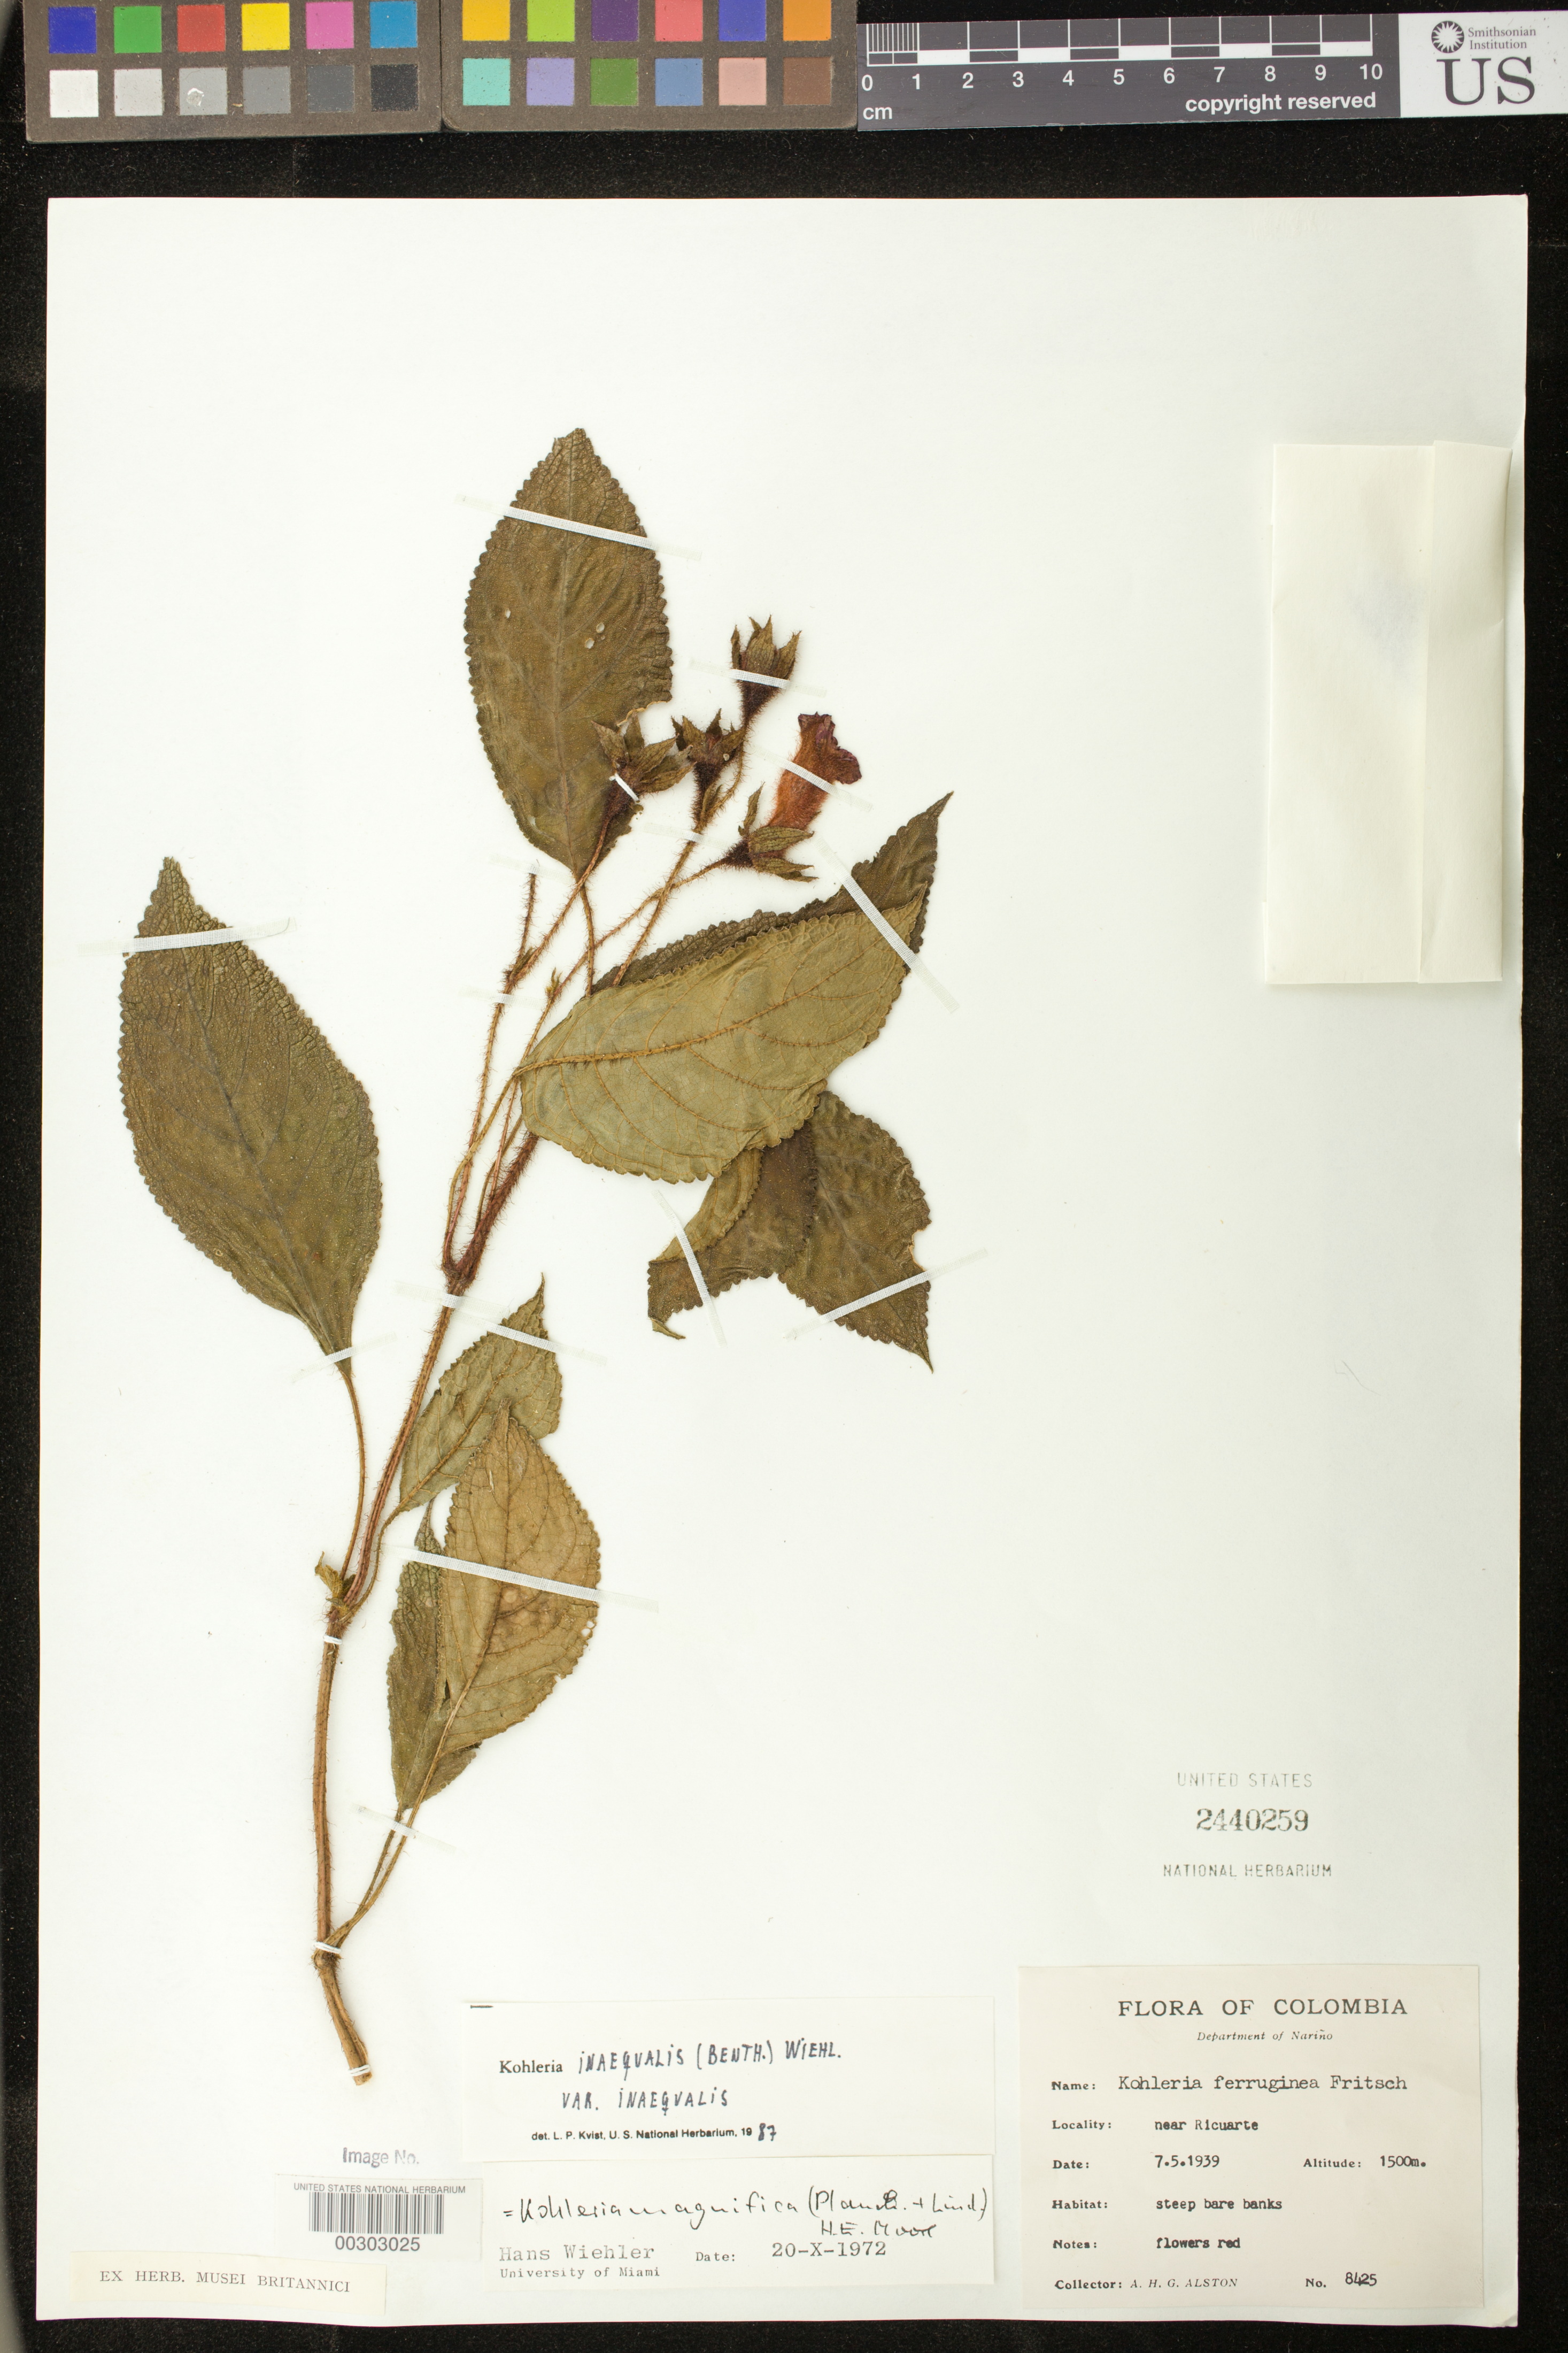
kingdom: Plantae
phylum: Tracheophyta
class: Magnoliopsida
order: Lamiales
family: Gesneriaceae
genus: Kohleria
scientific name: Kohleria inaequalis var. inaequalis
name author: (Benth.) Wiehler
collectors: A. H. Alston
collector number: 8425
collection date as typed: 07 May 1939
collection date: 1939-05-07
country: Colombia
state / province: Nariño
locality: Near Ricaurte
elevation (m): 1500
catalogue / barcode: US 2440259